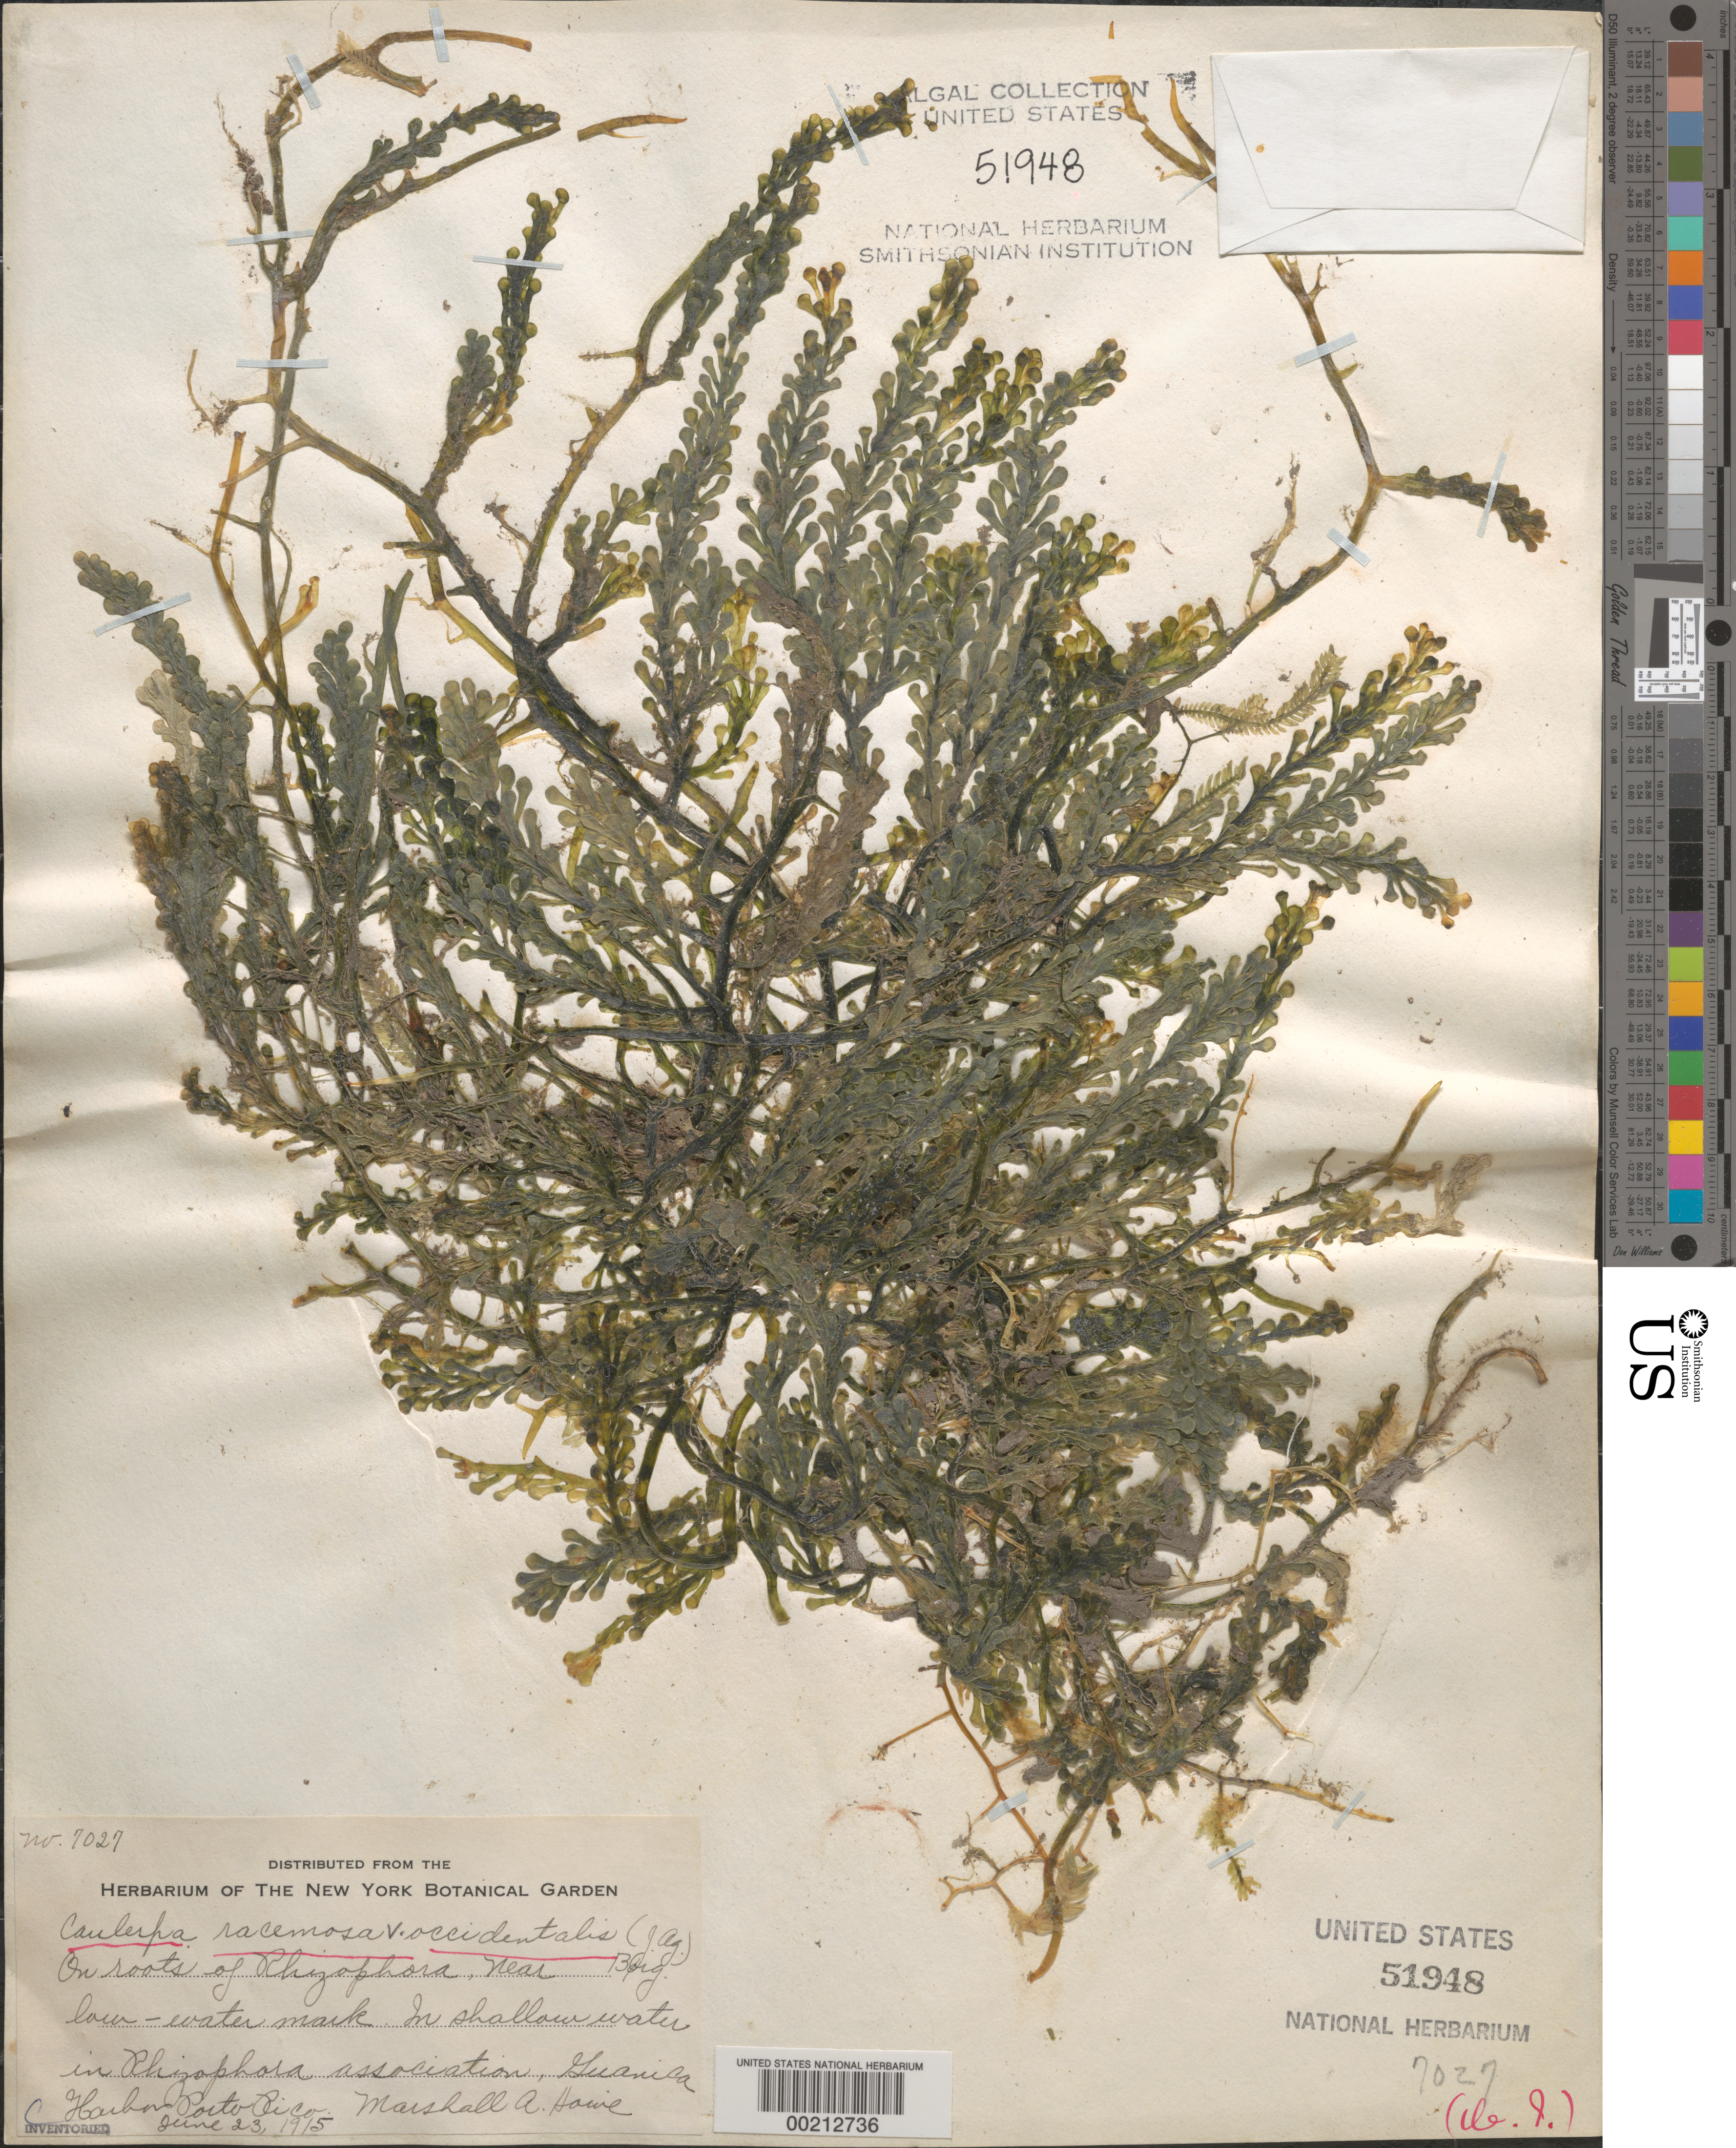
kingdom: Plantae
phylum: Chlorophyta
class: Ulvophyceae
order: Bryopsidales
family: Caulerpaceae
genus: Caulerpa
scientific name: Caulerpa racemosa var. occidentalis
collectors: M. A. Howe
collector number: MAH 7027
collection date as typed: June 23, 1915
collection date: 1915-06-23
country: Puerto Rico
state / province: Guanica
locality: Guanica harbor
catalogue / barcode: US 51948